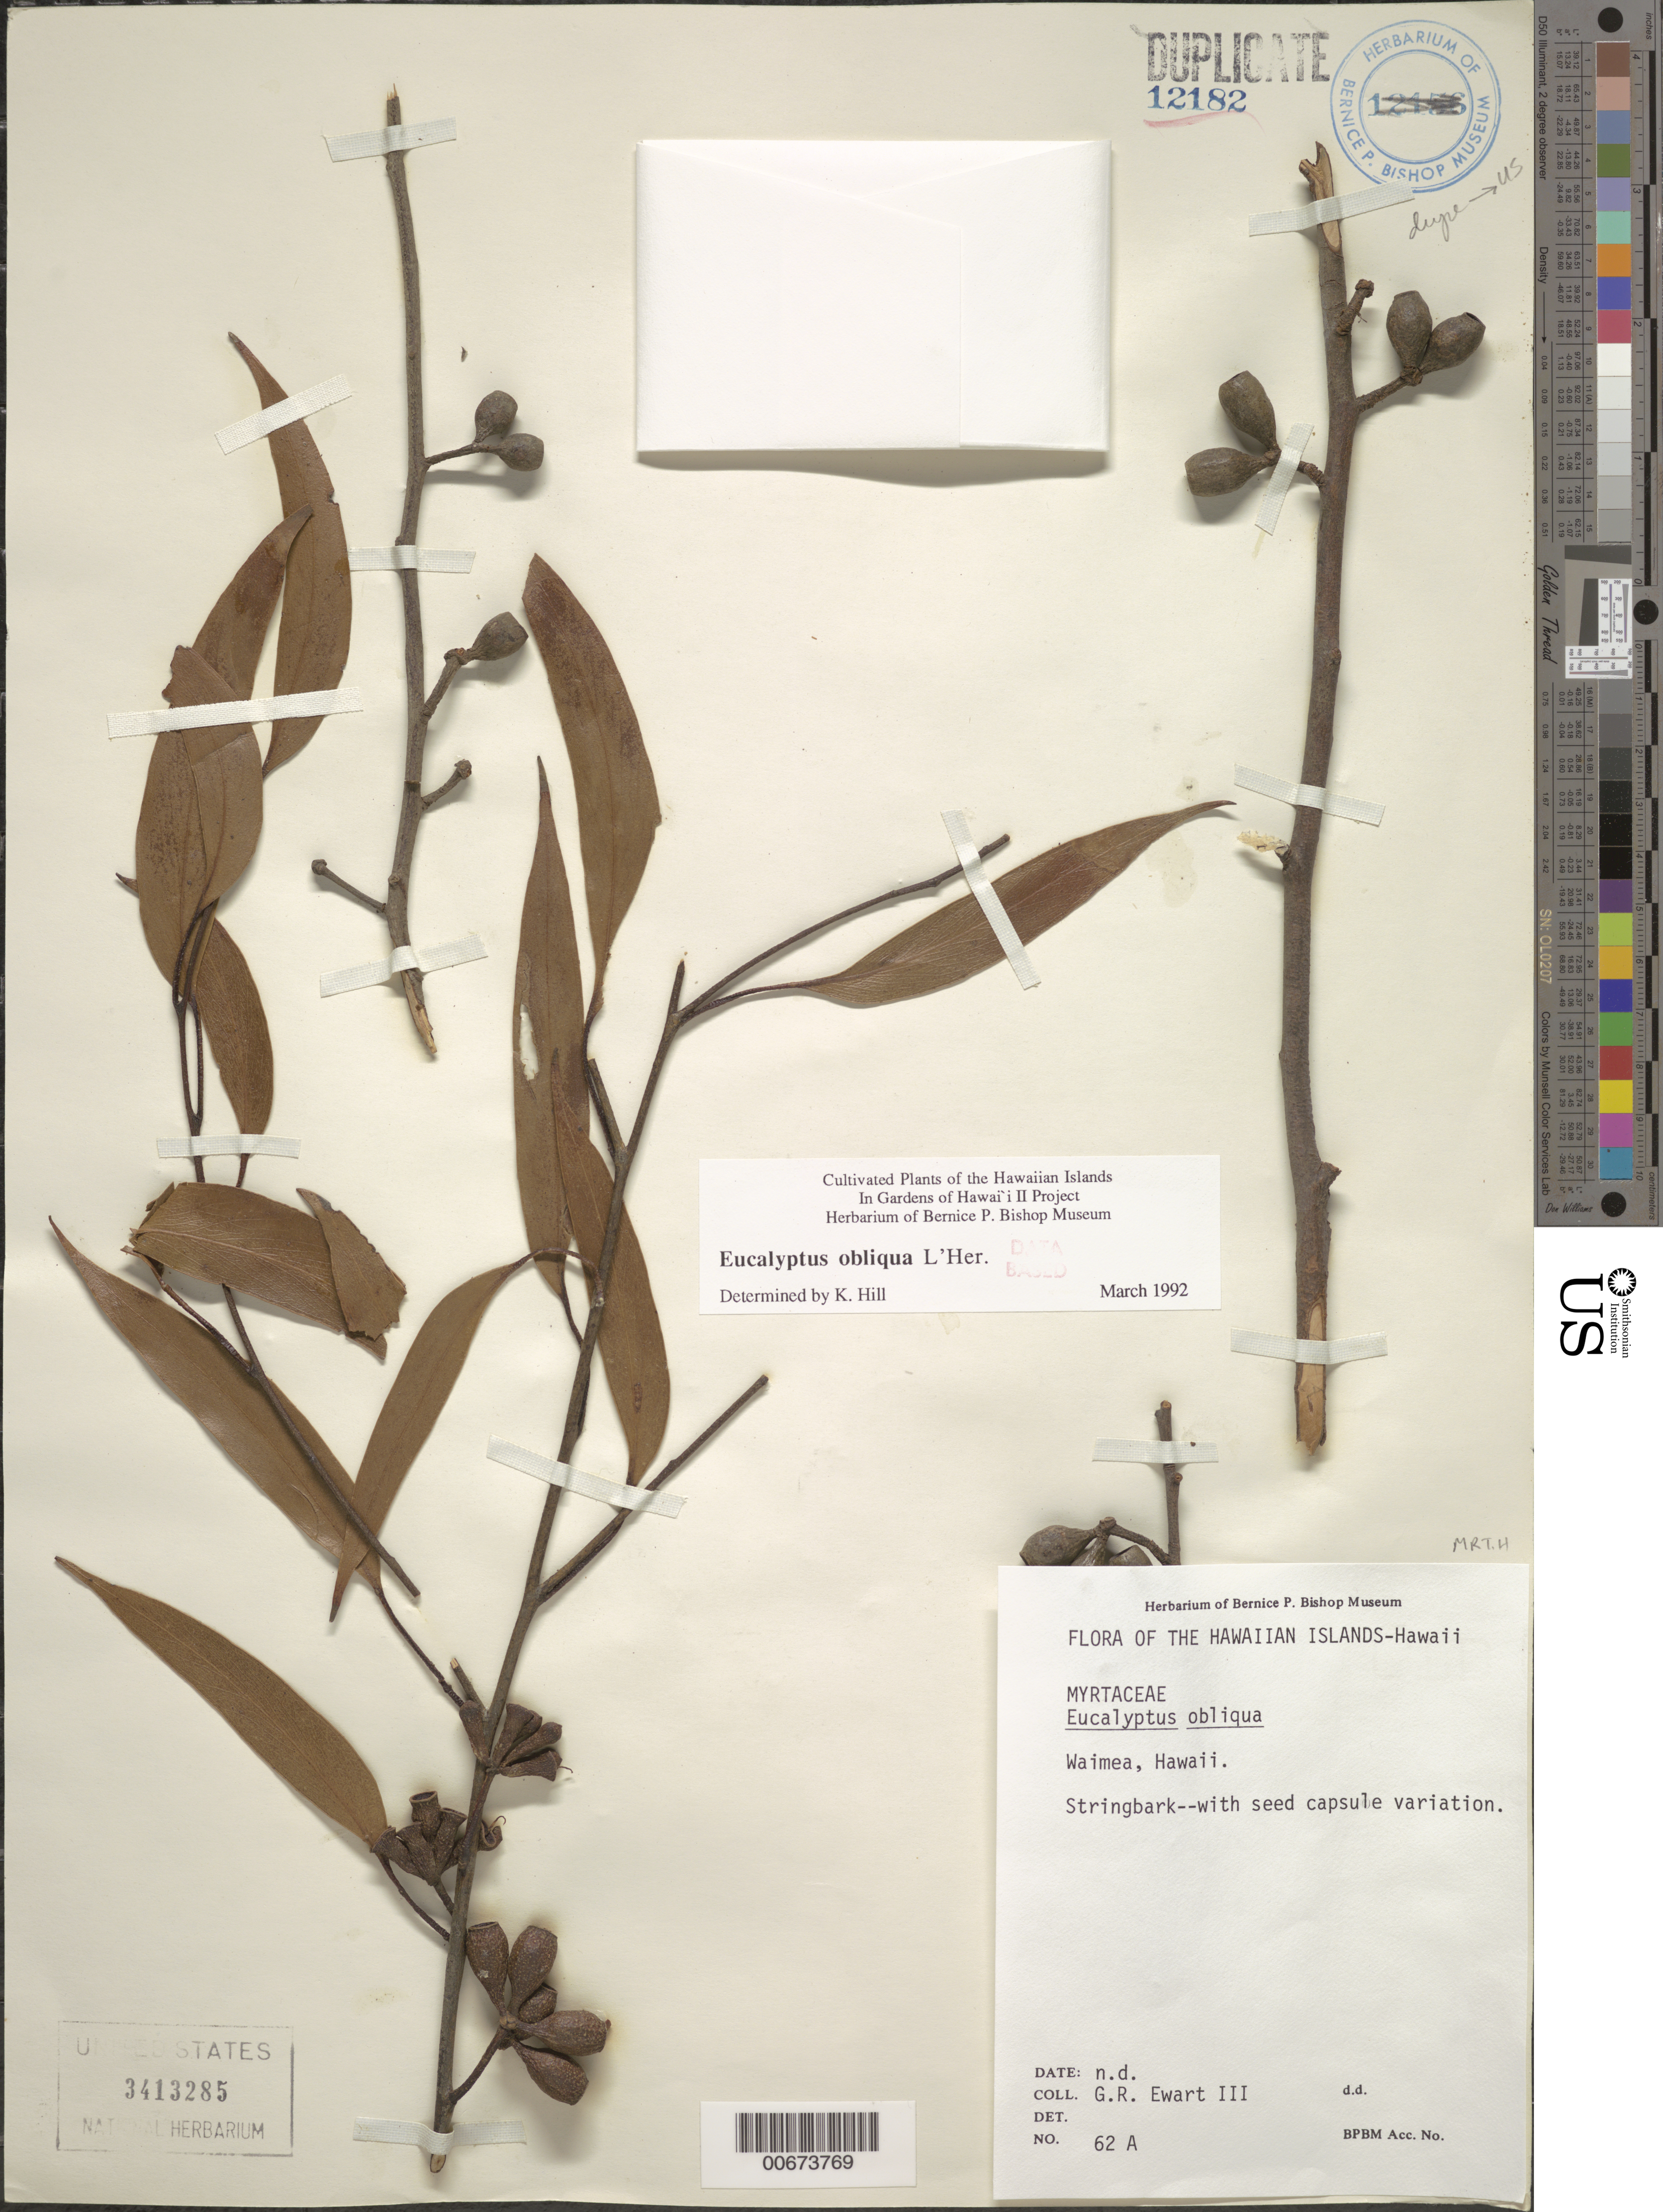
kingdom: Plantae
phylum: Tracheophyta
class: Magnoliopsida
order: Myrtales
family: Myrtaceae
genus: Eucalyptus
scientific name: Eucalyptus obliqua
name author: L'Hér.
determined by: Hill, K.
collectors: G. Ewart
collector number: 62A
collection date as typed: s.d.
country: United States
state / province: Hawaii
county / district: Kauai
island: Kaua'i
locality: Waimea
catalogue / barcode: US 3413285